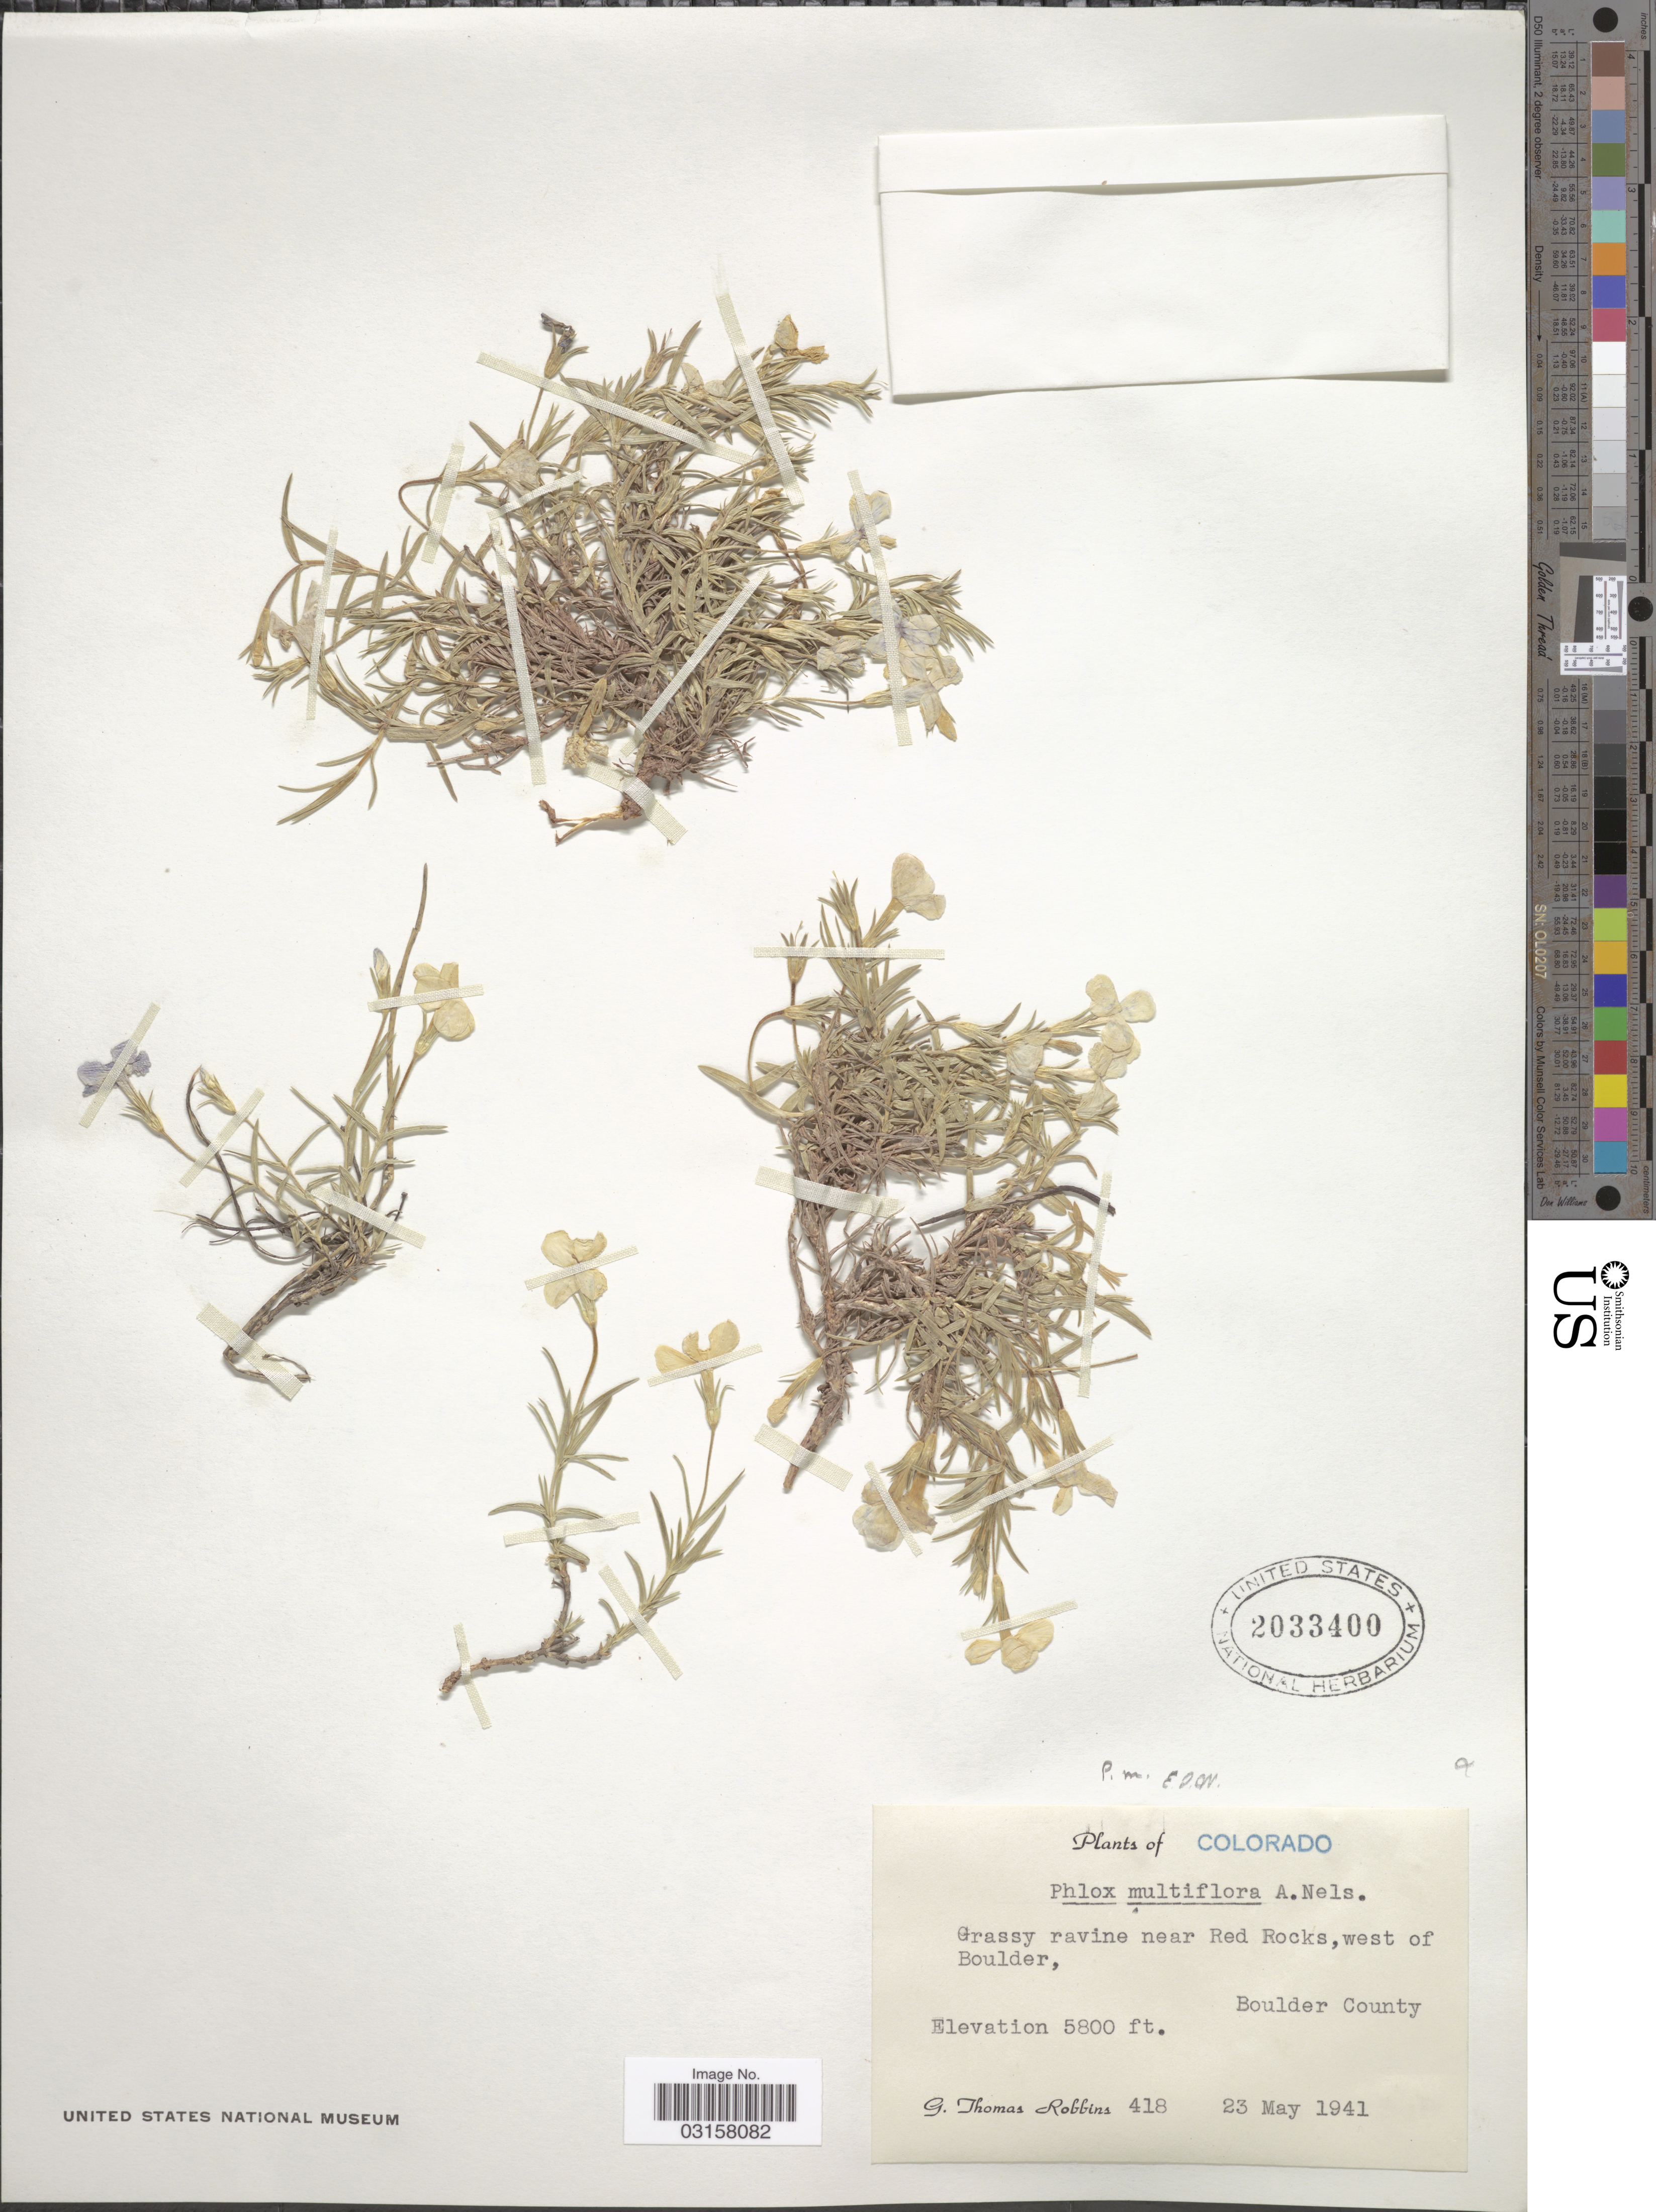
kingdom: Plantae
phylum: Tracheophyta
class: Magnoliopsida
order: Ericales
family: Polemoniaceae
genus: Phlox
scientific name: Phlox multiflora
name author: A. Nelson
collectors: G. T. Robbins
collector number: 418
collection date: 1941-05-23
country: United States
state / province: Colorado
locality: Grassy ravine near Red Rocks, west of Boulder, Boulder County.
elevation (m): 1768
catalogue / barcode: US 2033400